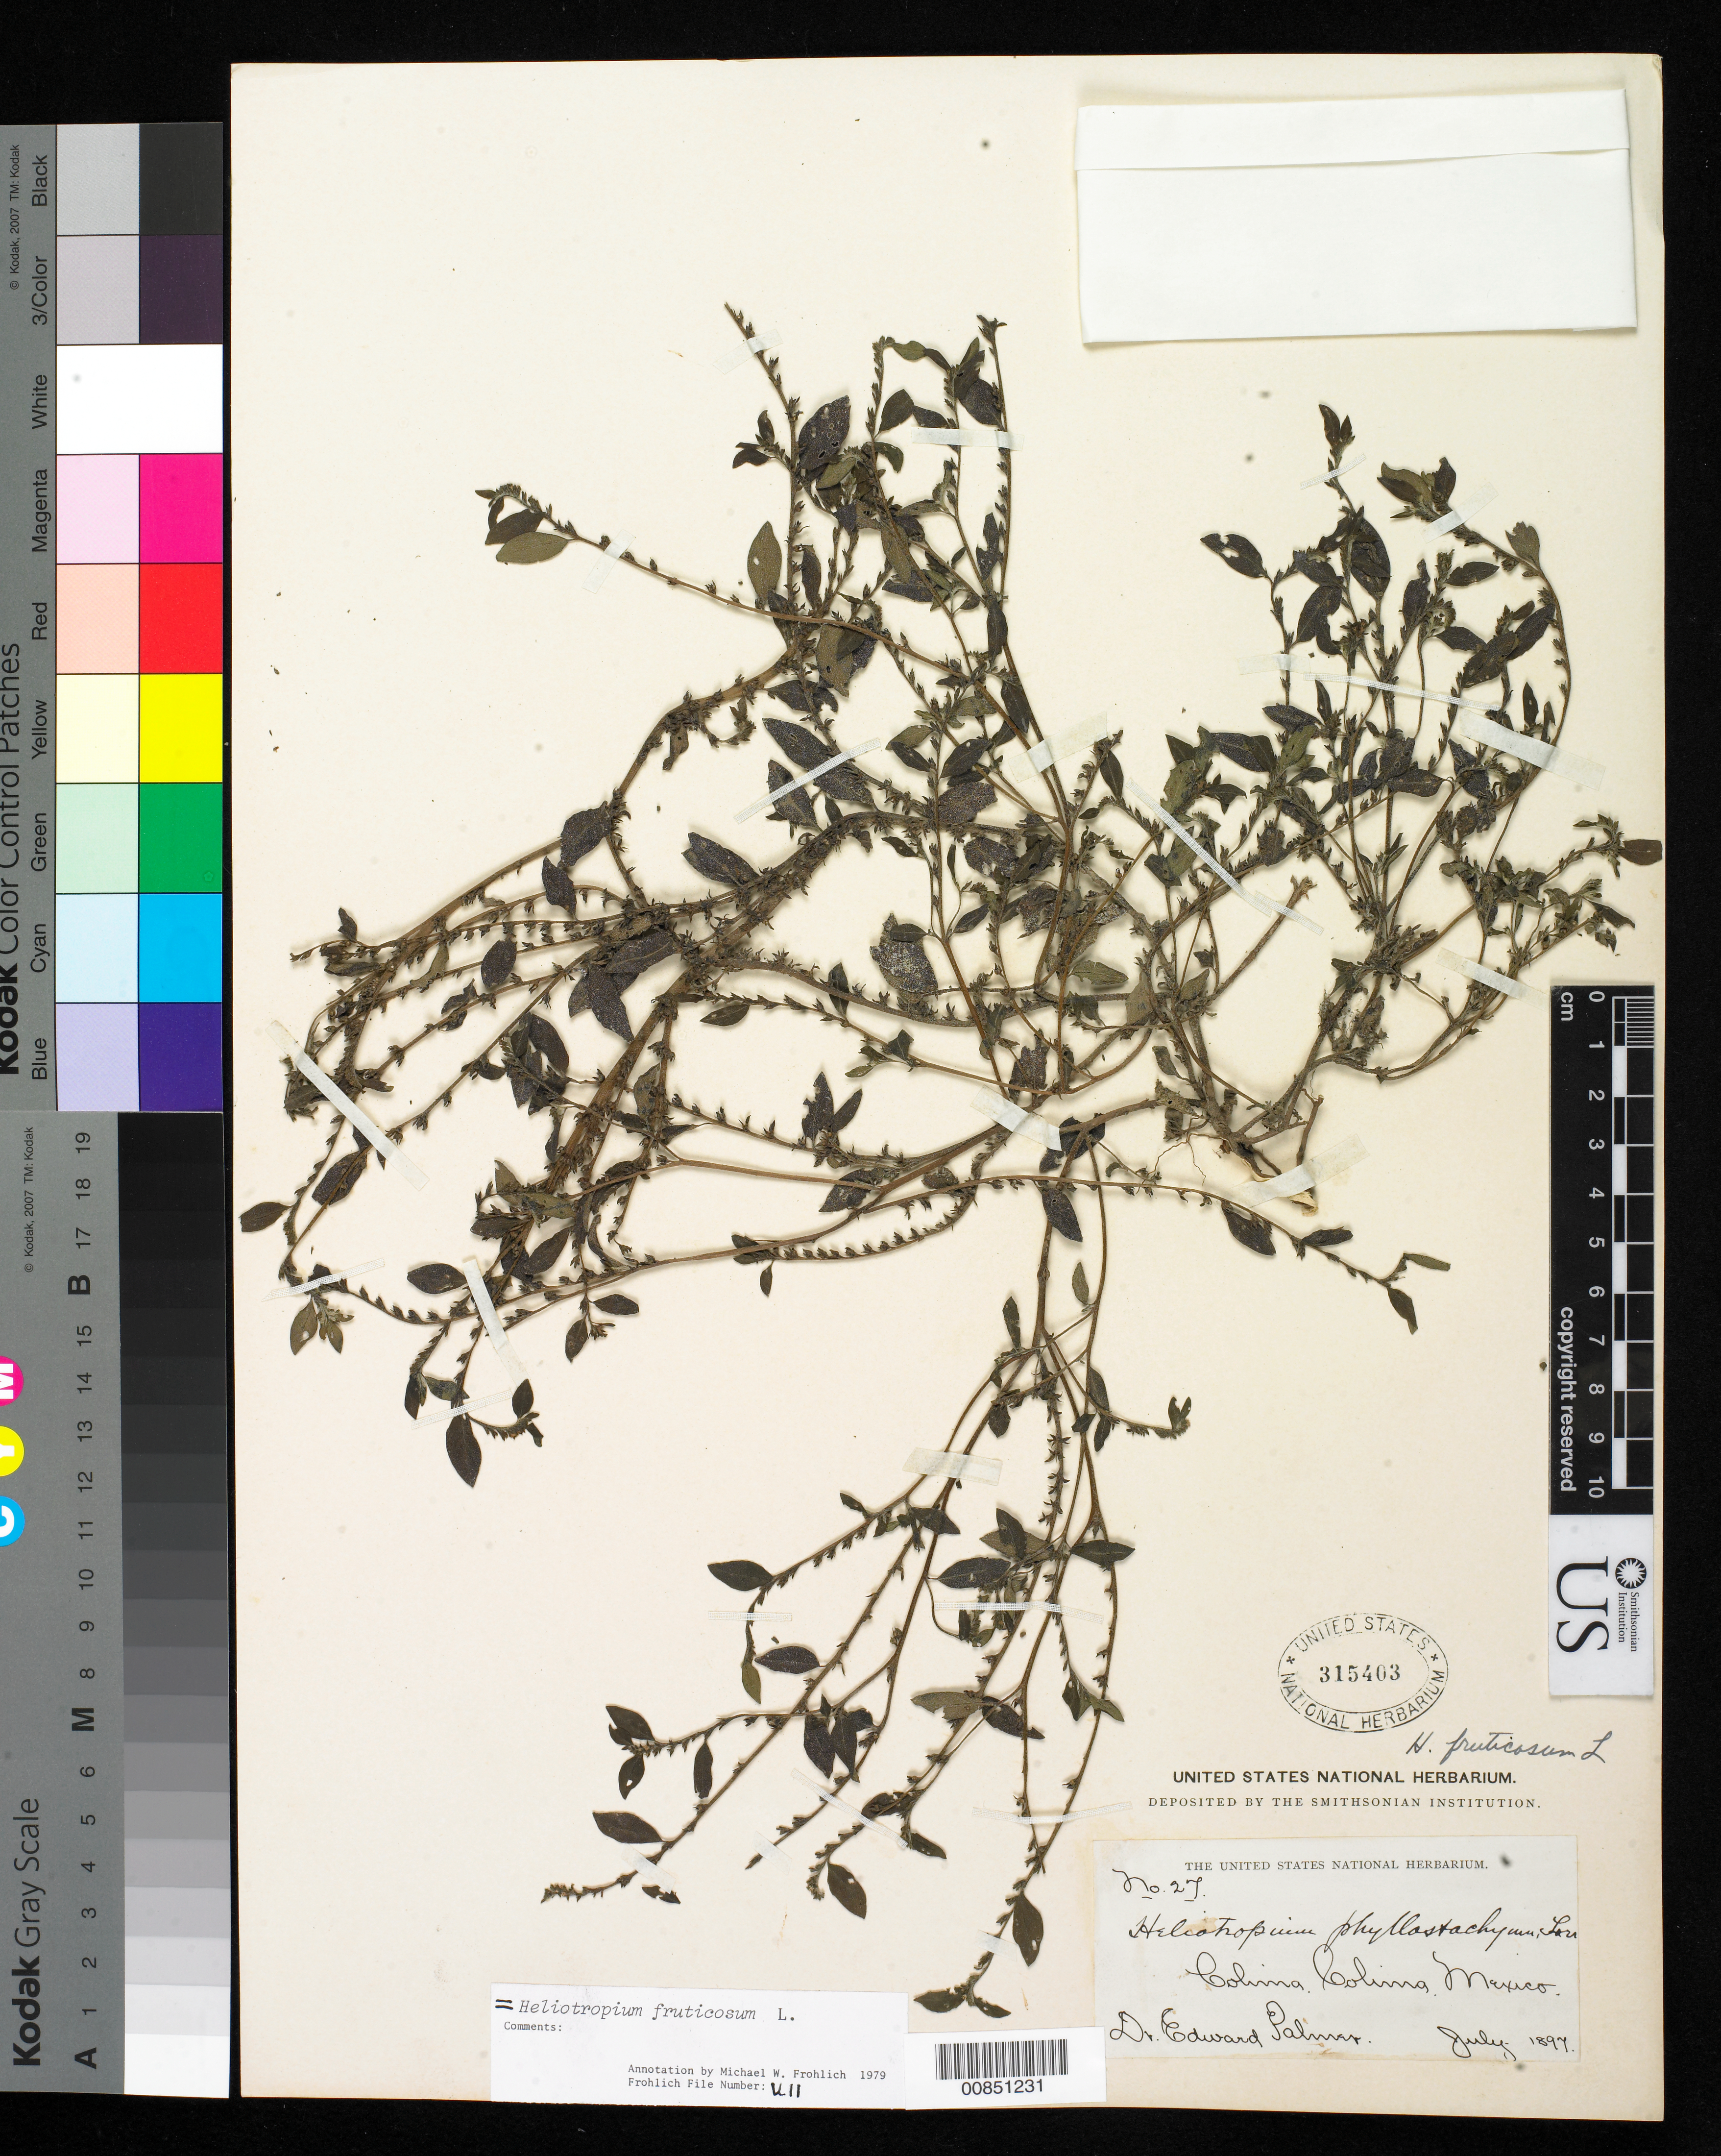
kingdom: Plantae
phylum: Tracheophyta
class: Magnoliopsida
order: Boraginales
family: Heliotropiaceae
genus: Euploca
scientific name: Euploca fruticosa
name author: (L.) J.I.M. Melo & Semir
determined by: Feuillet, C.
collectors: E. Palmer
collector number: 27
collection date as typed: Jul 1897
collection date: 1897-07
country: Mexico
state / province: Colima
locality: Colima, Colima.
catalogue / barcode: US 315403